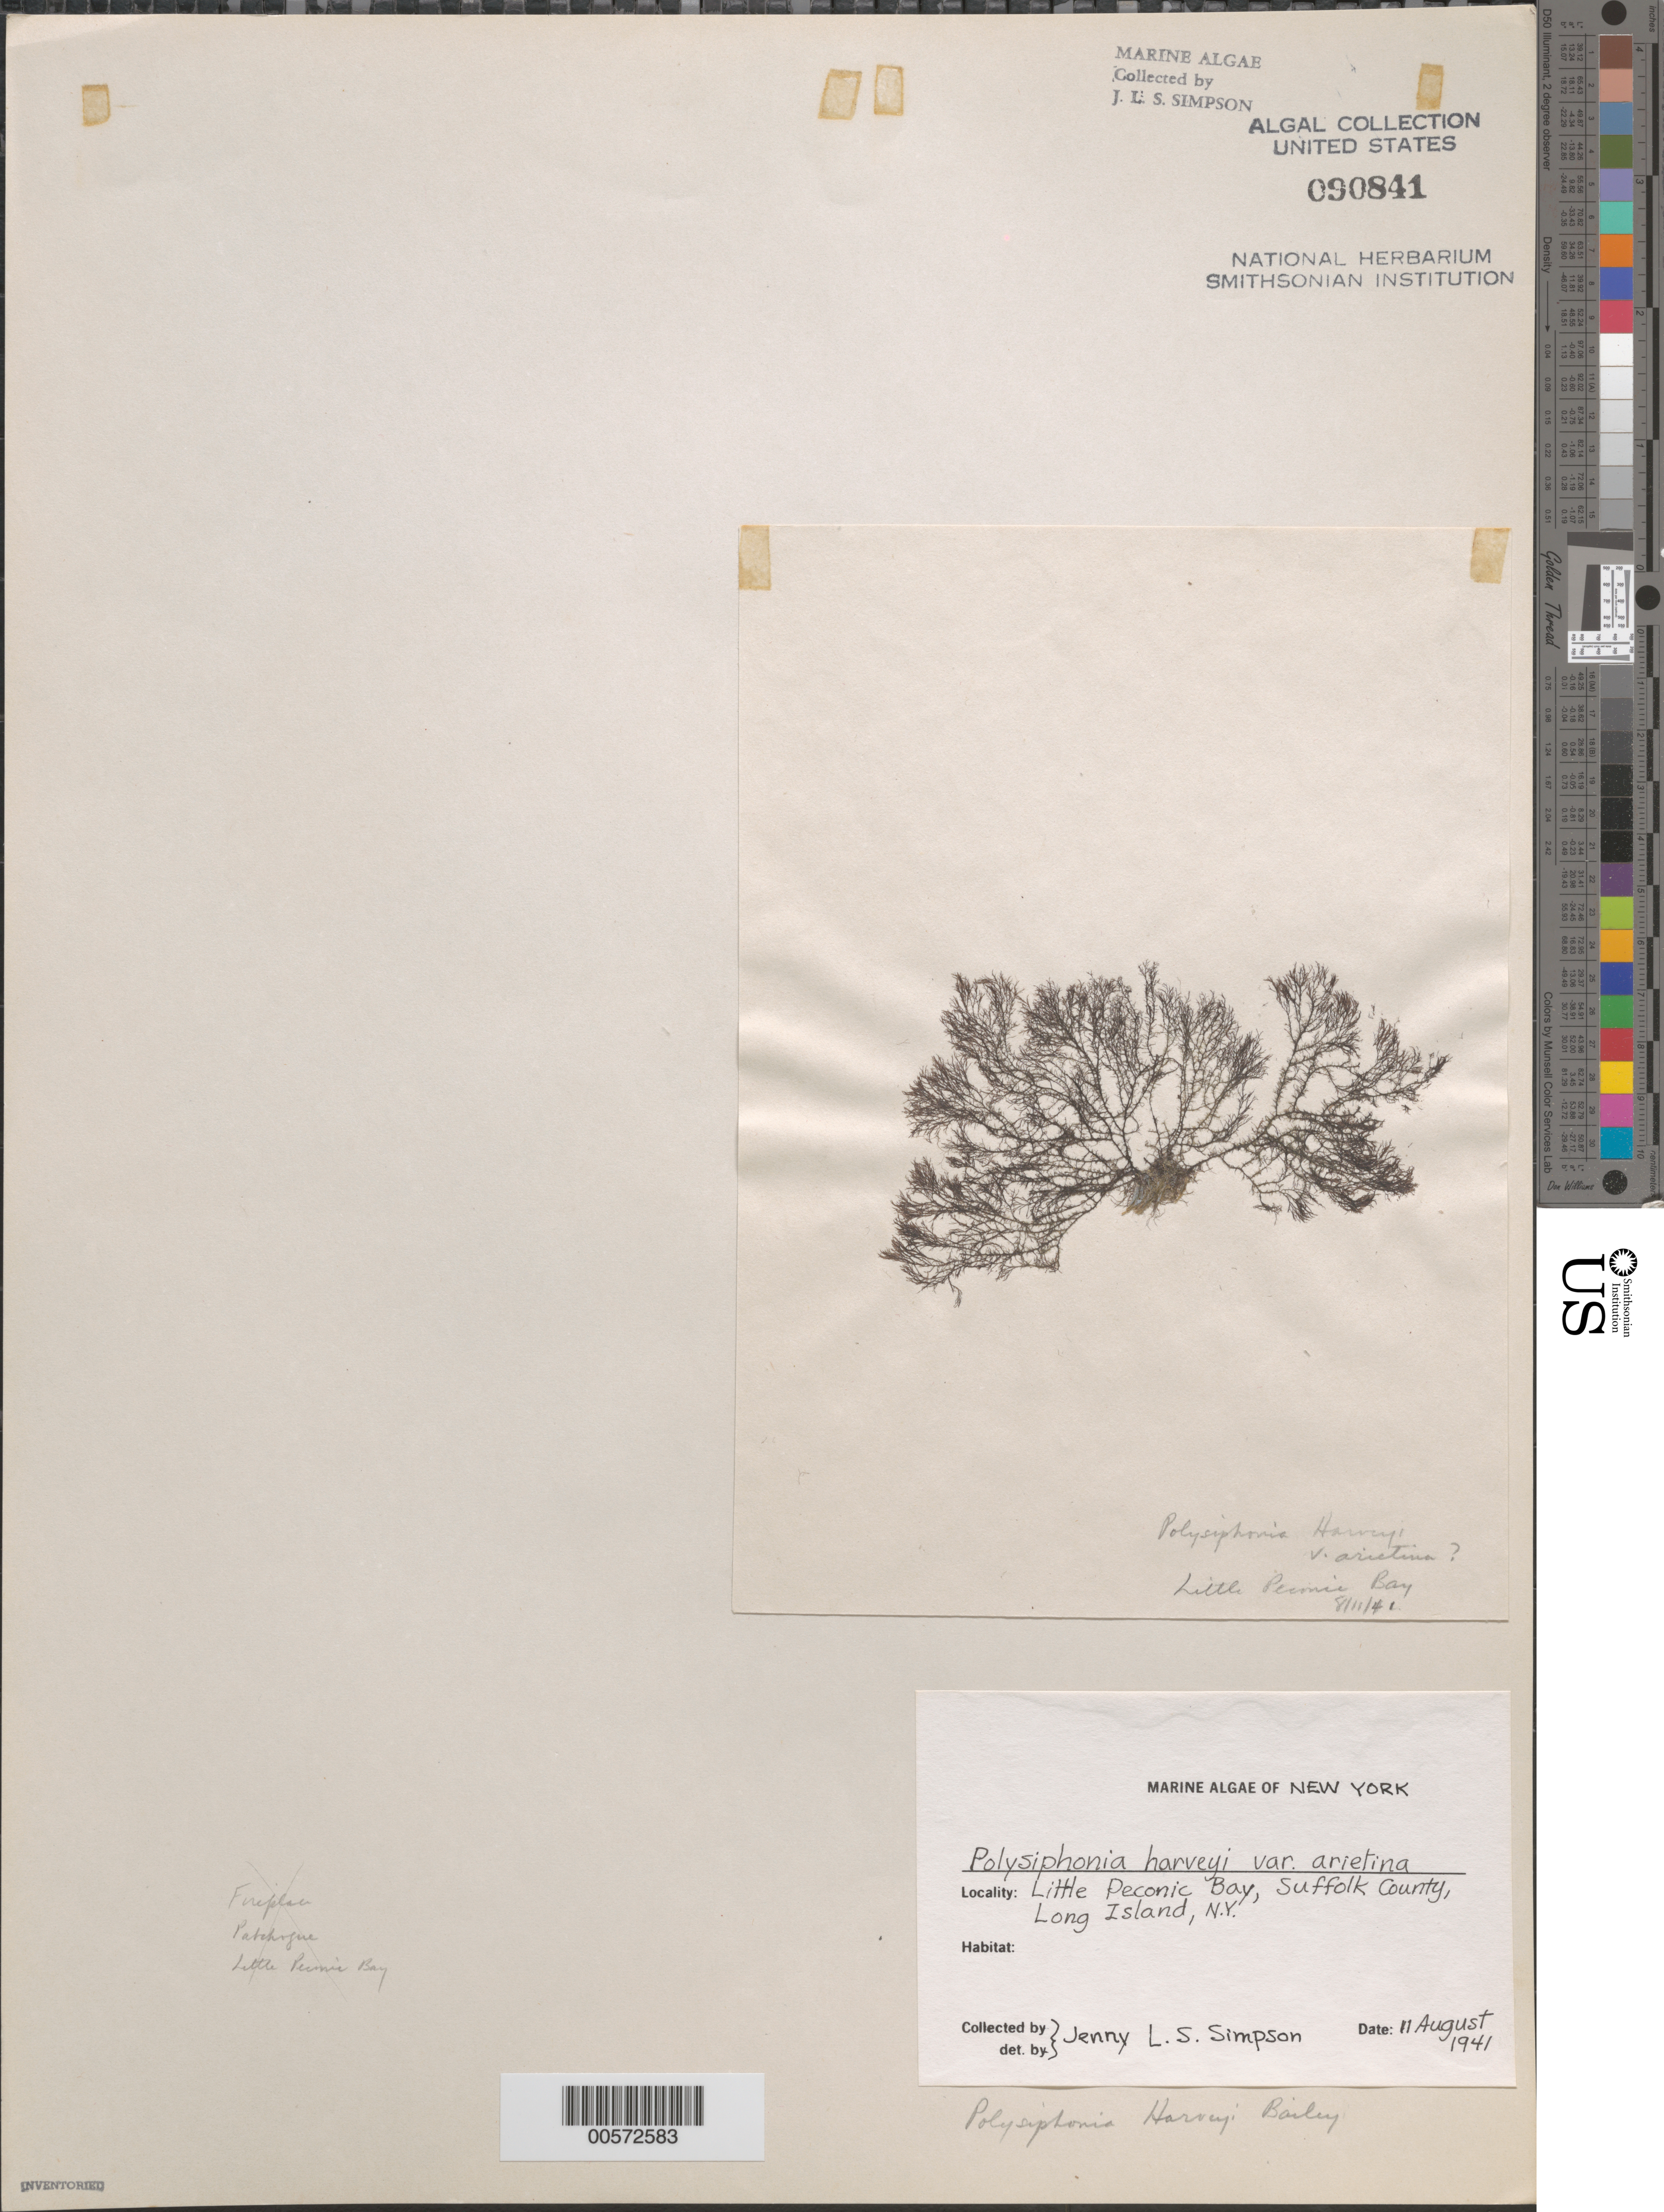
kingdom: Plantae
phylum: Rhodophyta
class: Florideophyceae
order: Ceramiales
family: Rhodomelaceae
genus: Melanothamnus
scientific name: Melanothamnus harveyi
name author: (Bailey) Diaz-Tapia & C.A. Maggs in Diaz-Tapia et al.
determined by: Algae name updating Project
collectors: J. Simpson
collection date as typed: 11 Aug 1941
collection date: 1941-08-11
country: United States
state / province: New York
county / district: Suffolk County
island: Long Island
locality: Little Peconic Bay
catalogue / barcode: US 90841